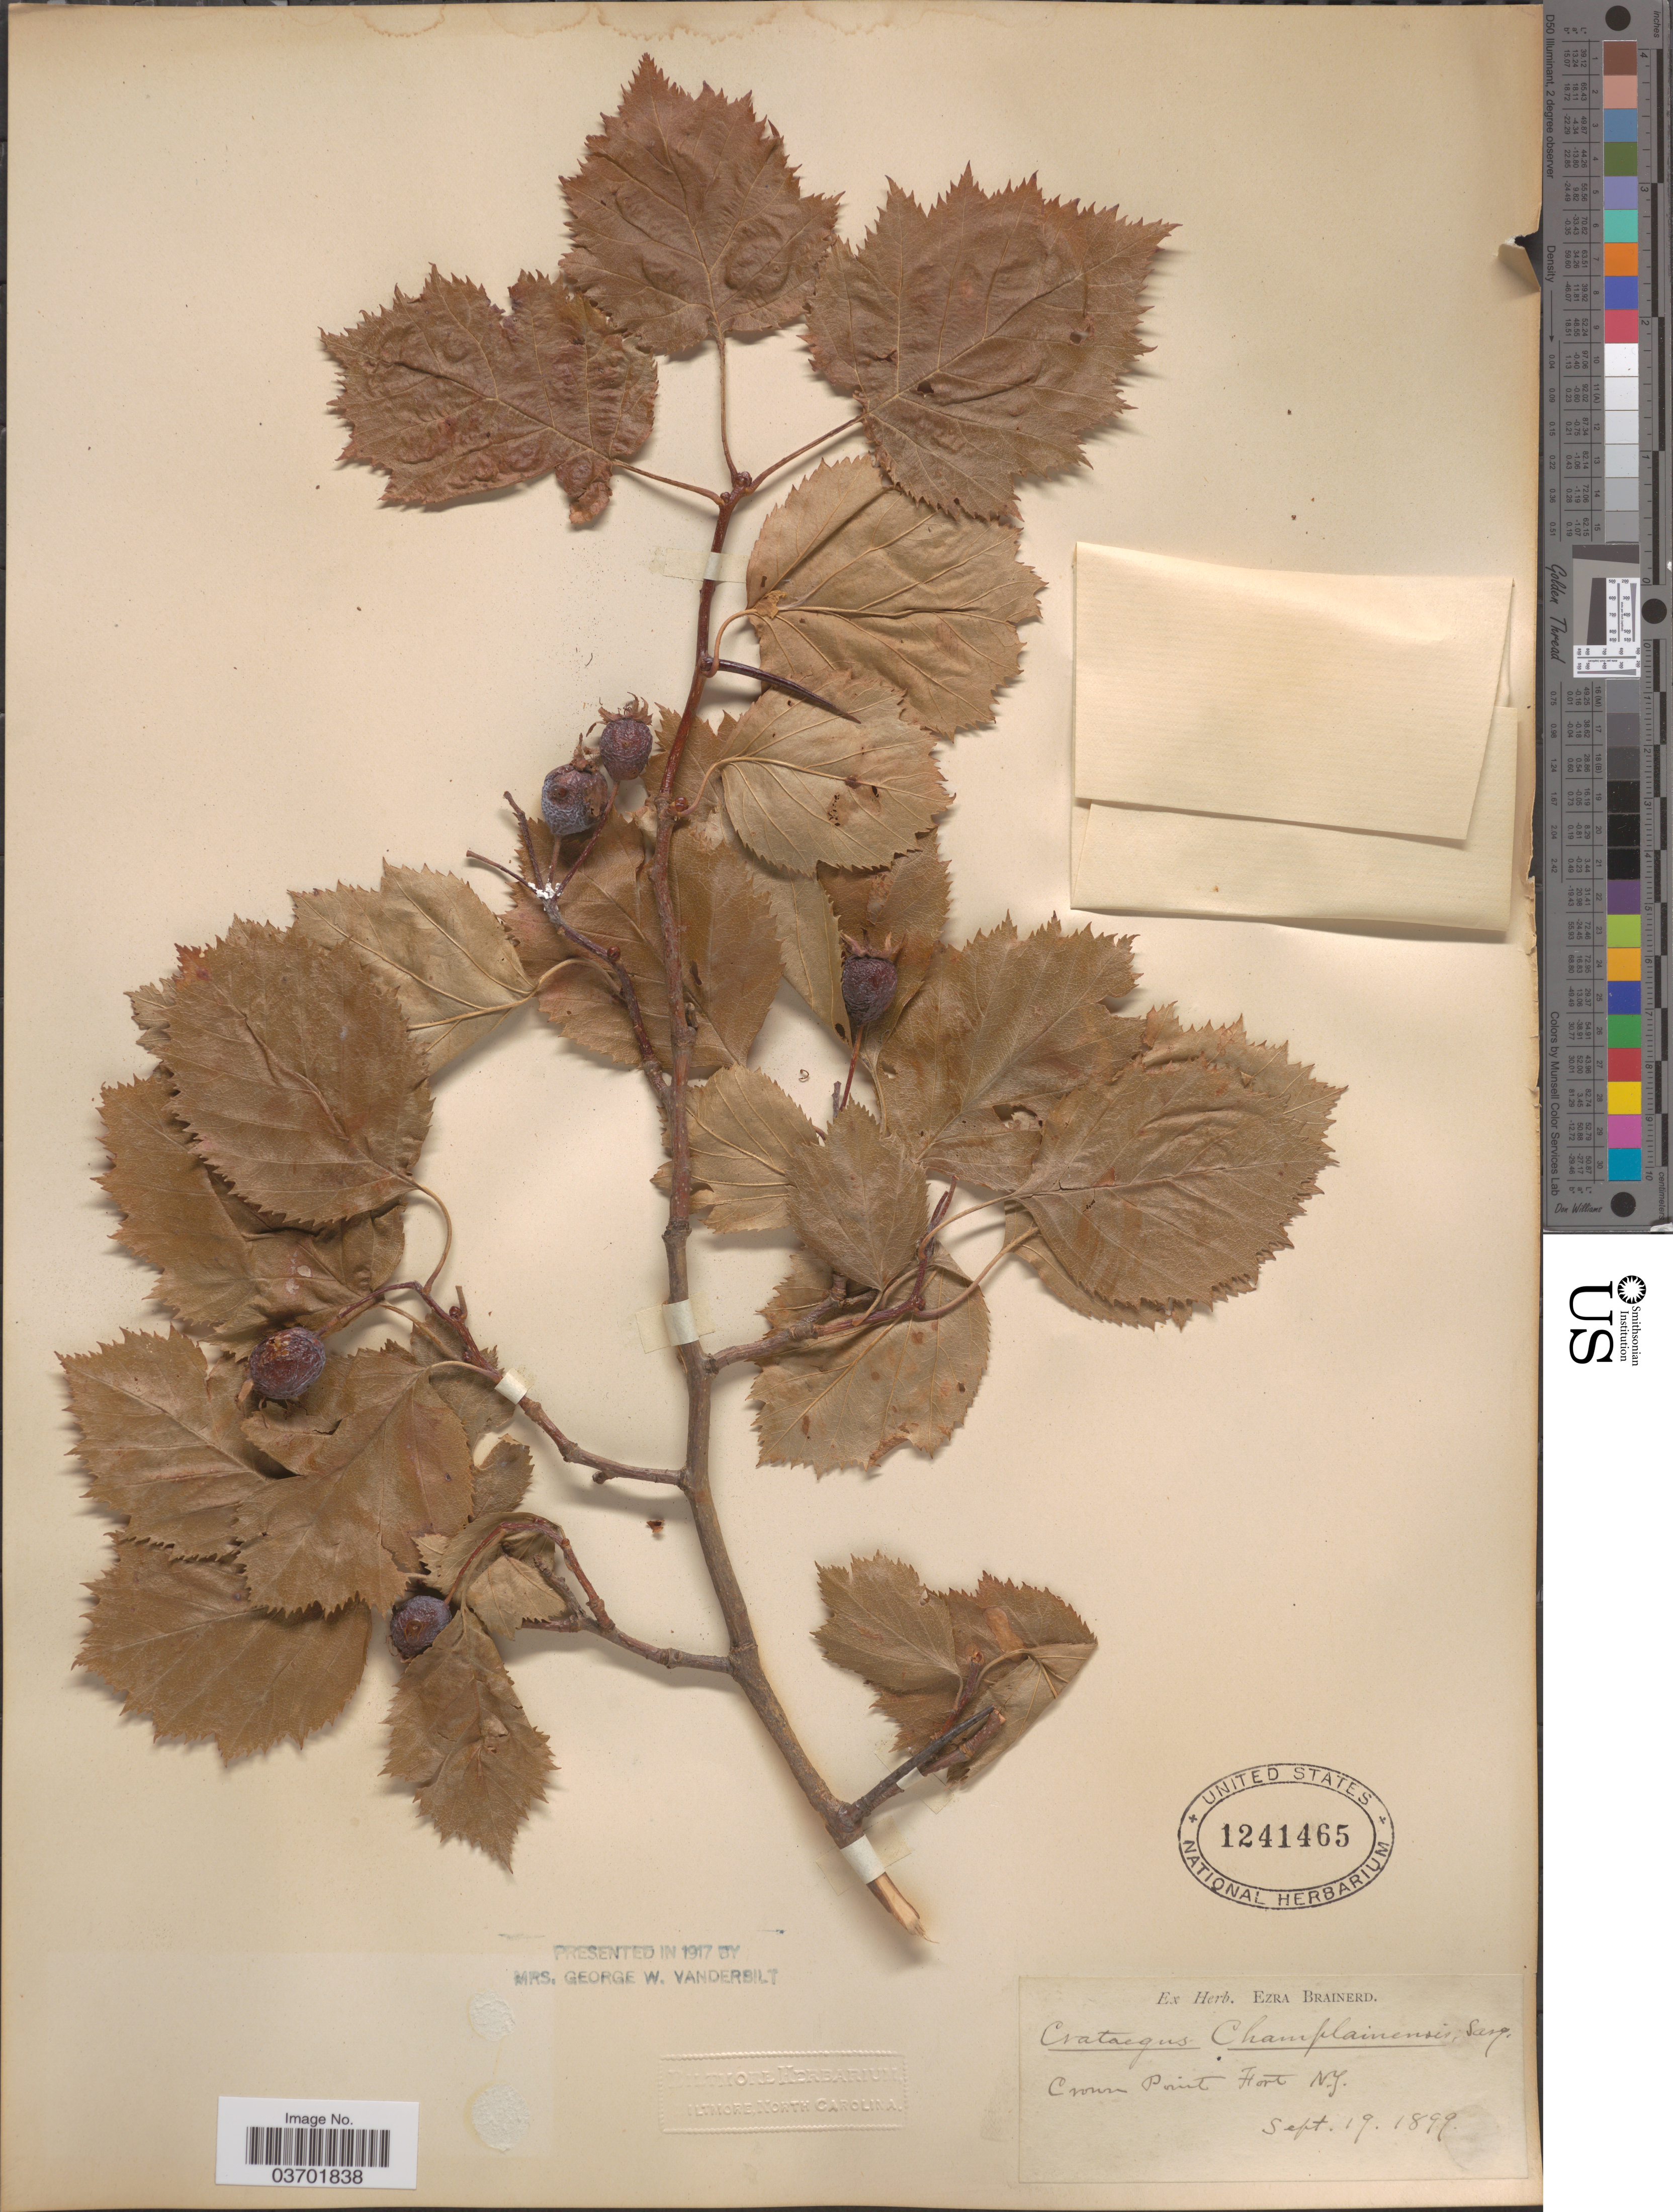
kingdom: Plantae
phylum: Tracheophyta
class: Magnoliopsida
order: Rosales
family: Rosaceae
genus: Crataegus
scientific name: Crataegus submollis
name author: Sarg.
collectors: ex herb. Ezra Brainerd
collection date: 1899-09-19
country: United States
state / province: New York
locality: Crown Point Fort.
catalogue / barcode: US 1241465